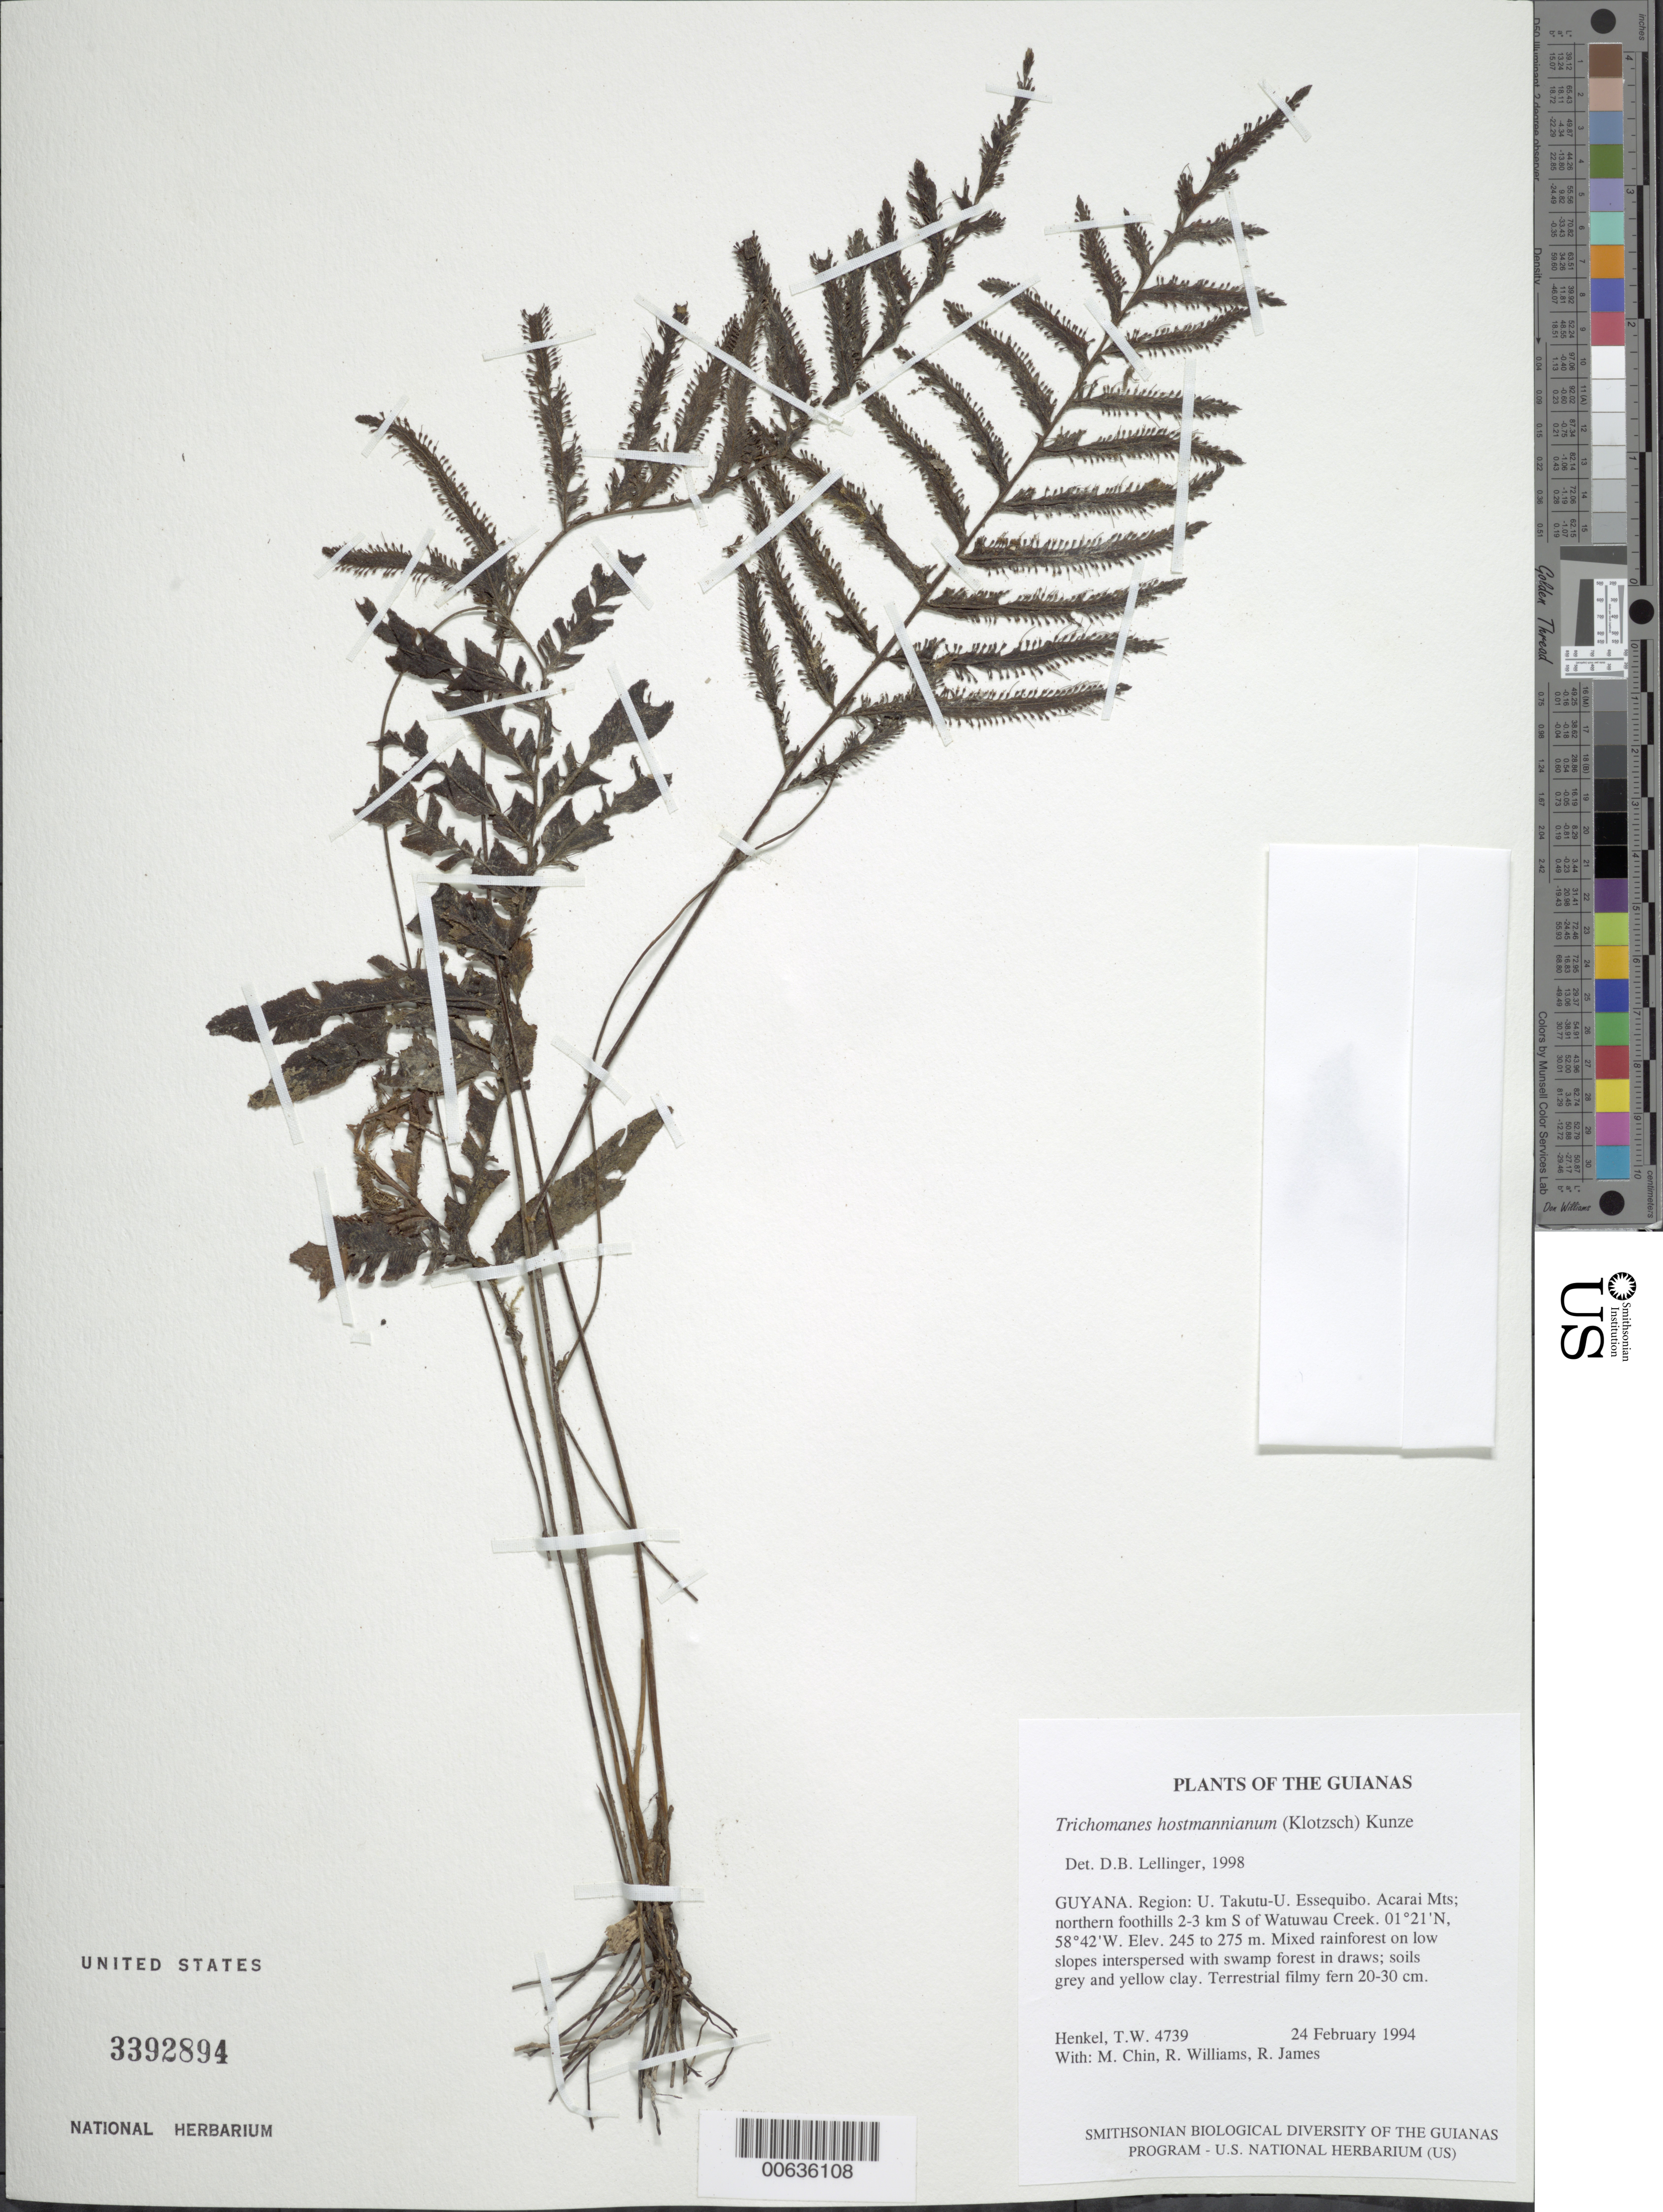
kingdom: Plantae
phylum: Tracheophyta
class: Polypodiopsida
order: Hymenophyllales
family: Hymenophyllaceae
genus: Trichomanes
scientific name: Trichomanes hostmannianum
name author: (Klotzsch) Kunze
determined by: Lellinger, David B., (BOT), Smithsonian Institution - National Museum of Natural History (UNITED STATES)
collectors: T. Henkel, M. Chin, R. Williams & R. James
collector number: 4739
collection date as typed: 24 February 1994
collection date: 1994-02-24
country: Guyana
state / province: U. Takutu-U. Essequibo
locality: Acarai Mts; northern foothills 2-3 km S of Watuwau Creek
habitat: Mixed rainforest on low slopes interspersed with swamp forest in draws; soils grey and yellow clay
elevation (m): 245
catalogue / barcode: US 3392894